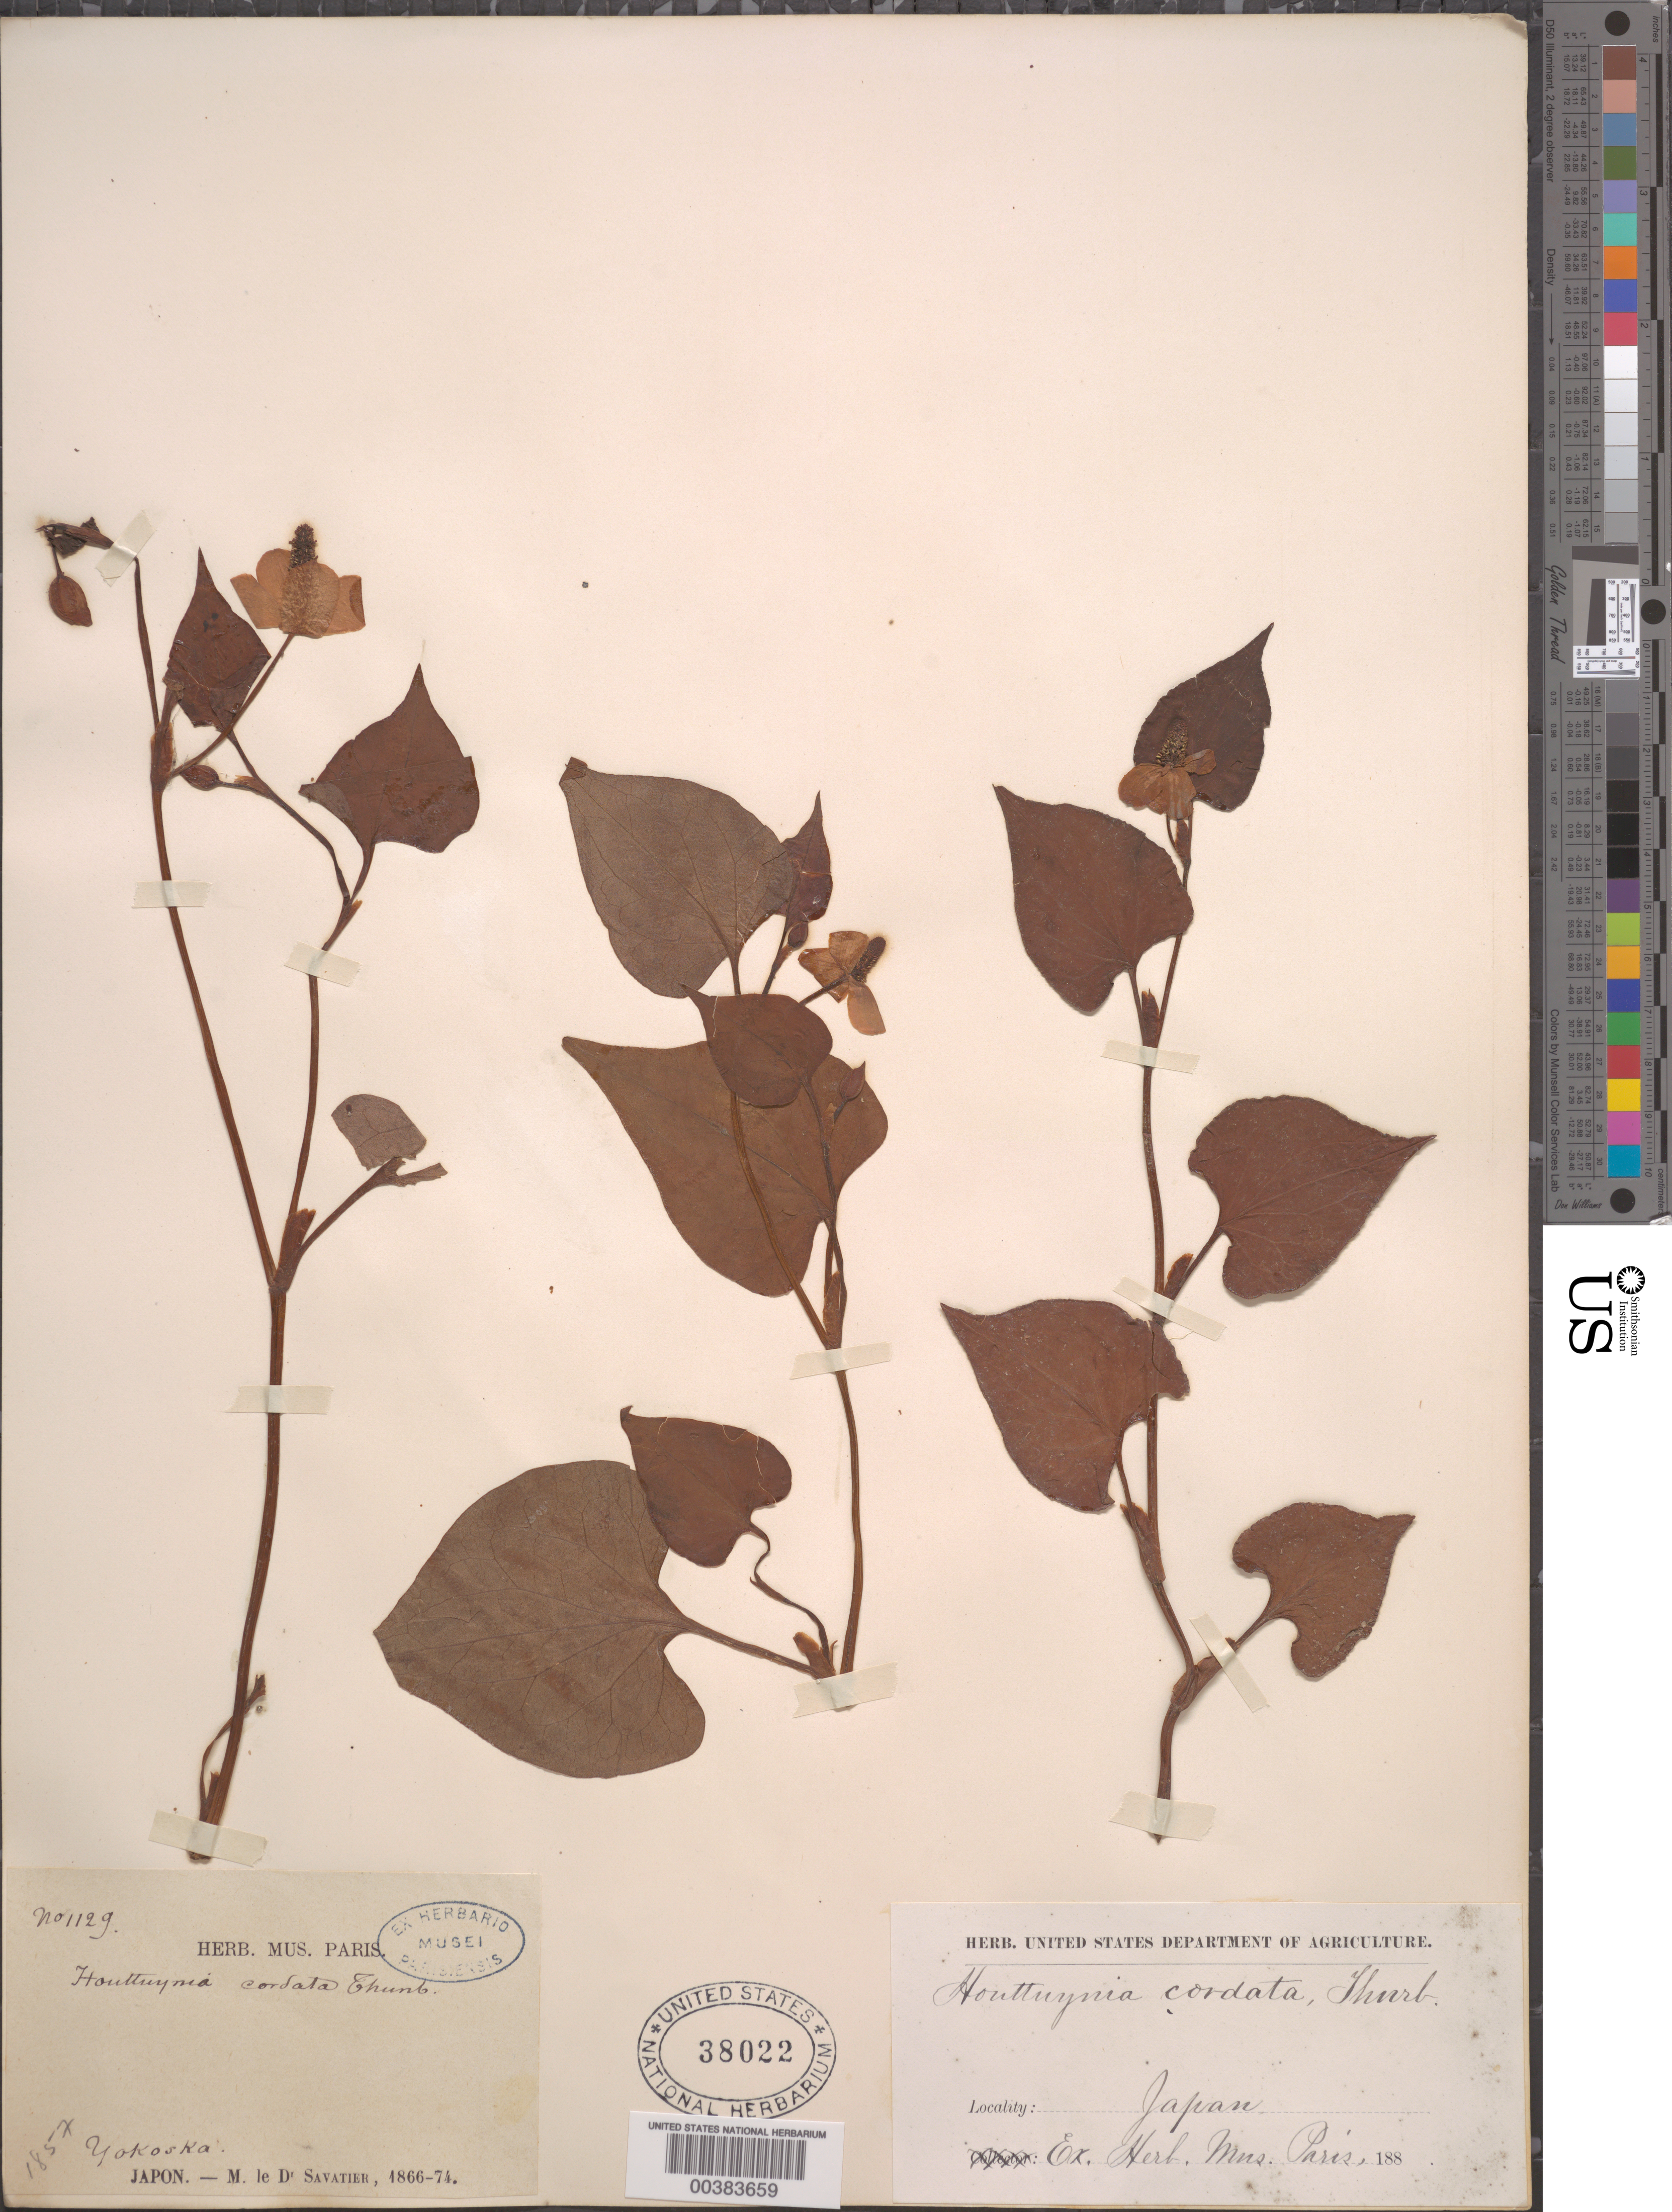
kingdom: Plantae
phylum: Tracheophyta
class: Magnoliopsida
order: Piperales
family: Saururaceae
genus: Houttuynia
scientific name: Houttuynia cordata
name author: Thunb.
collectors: P. Savatier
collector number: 1129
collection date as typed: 1866 to -- -- 1874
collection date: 1866/1874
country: Japan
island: Honshu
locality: Yokoska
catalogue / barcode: US 38022